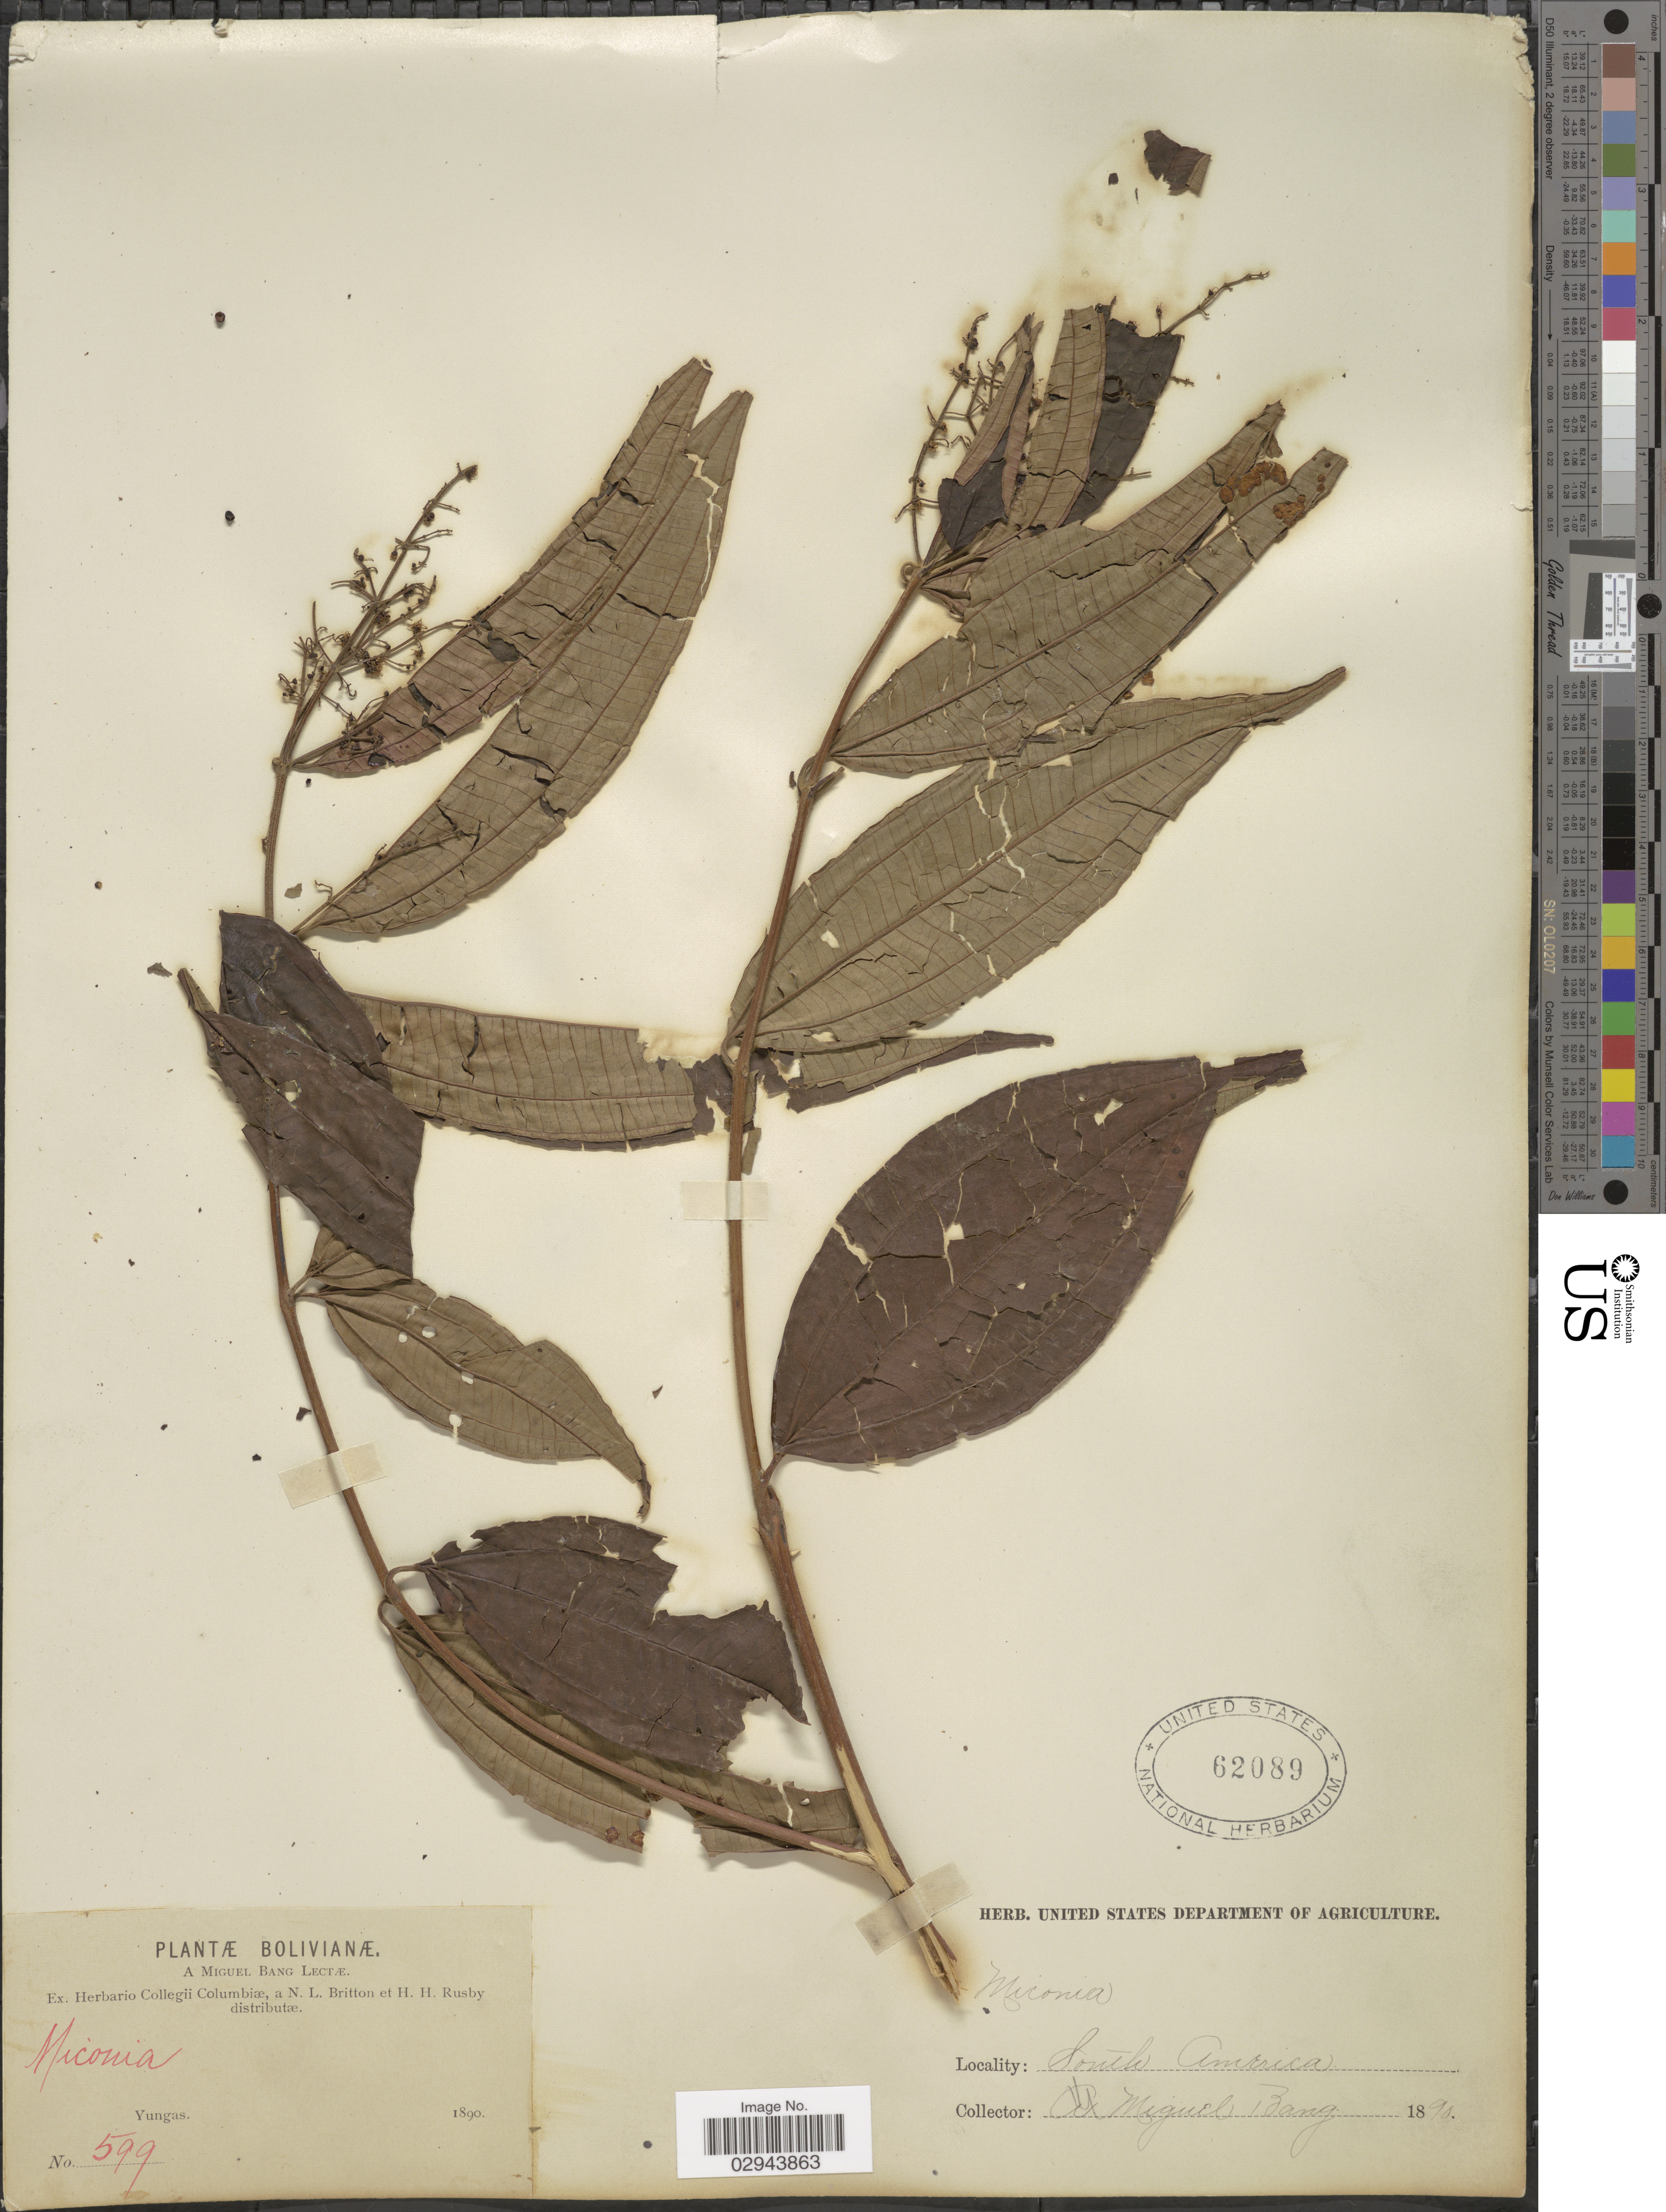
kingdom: Plantae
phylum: Tracheophyta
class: Magnoliopsida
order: Myrtales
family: Melastomataceae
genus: Miconia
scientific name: Miconia ternatifolia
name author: Triana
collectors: M. Bang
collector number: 599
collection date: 1890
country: Bolivia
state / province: La Paz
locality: Bolivianæ. Yungas.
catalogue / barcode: US 62089